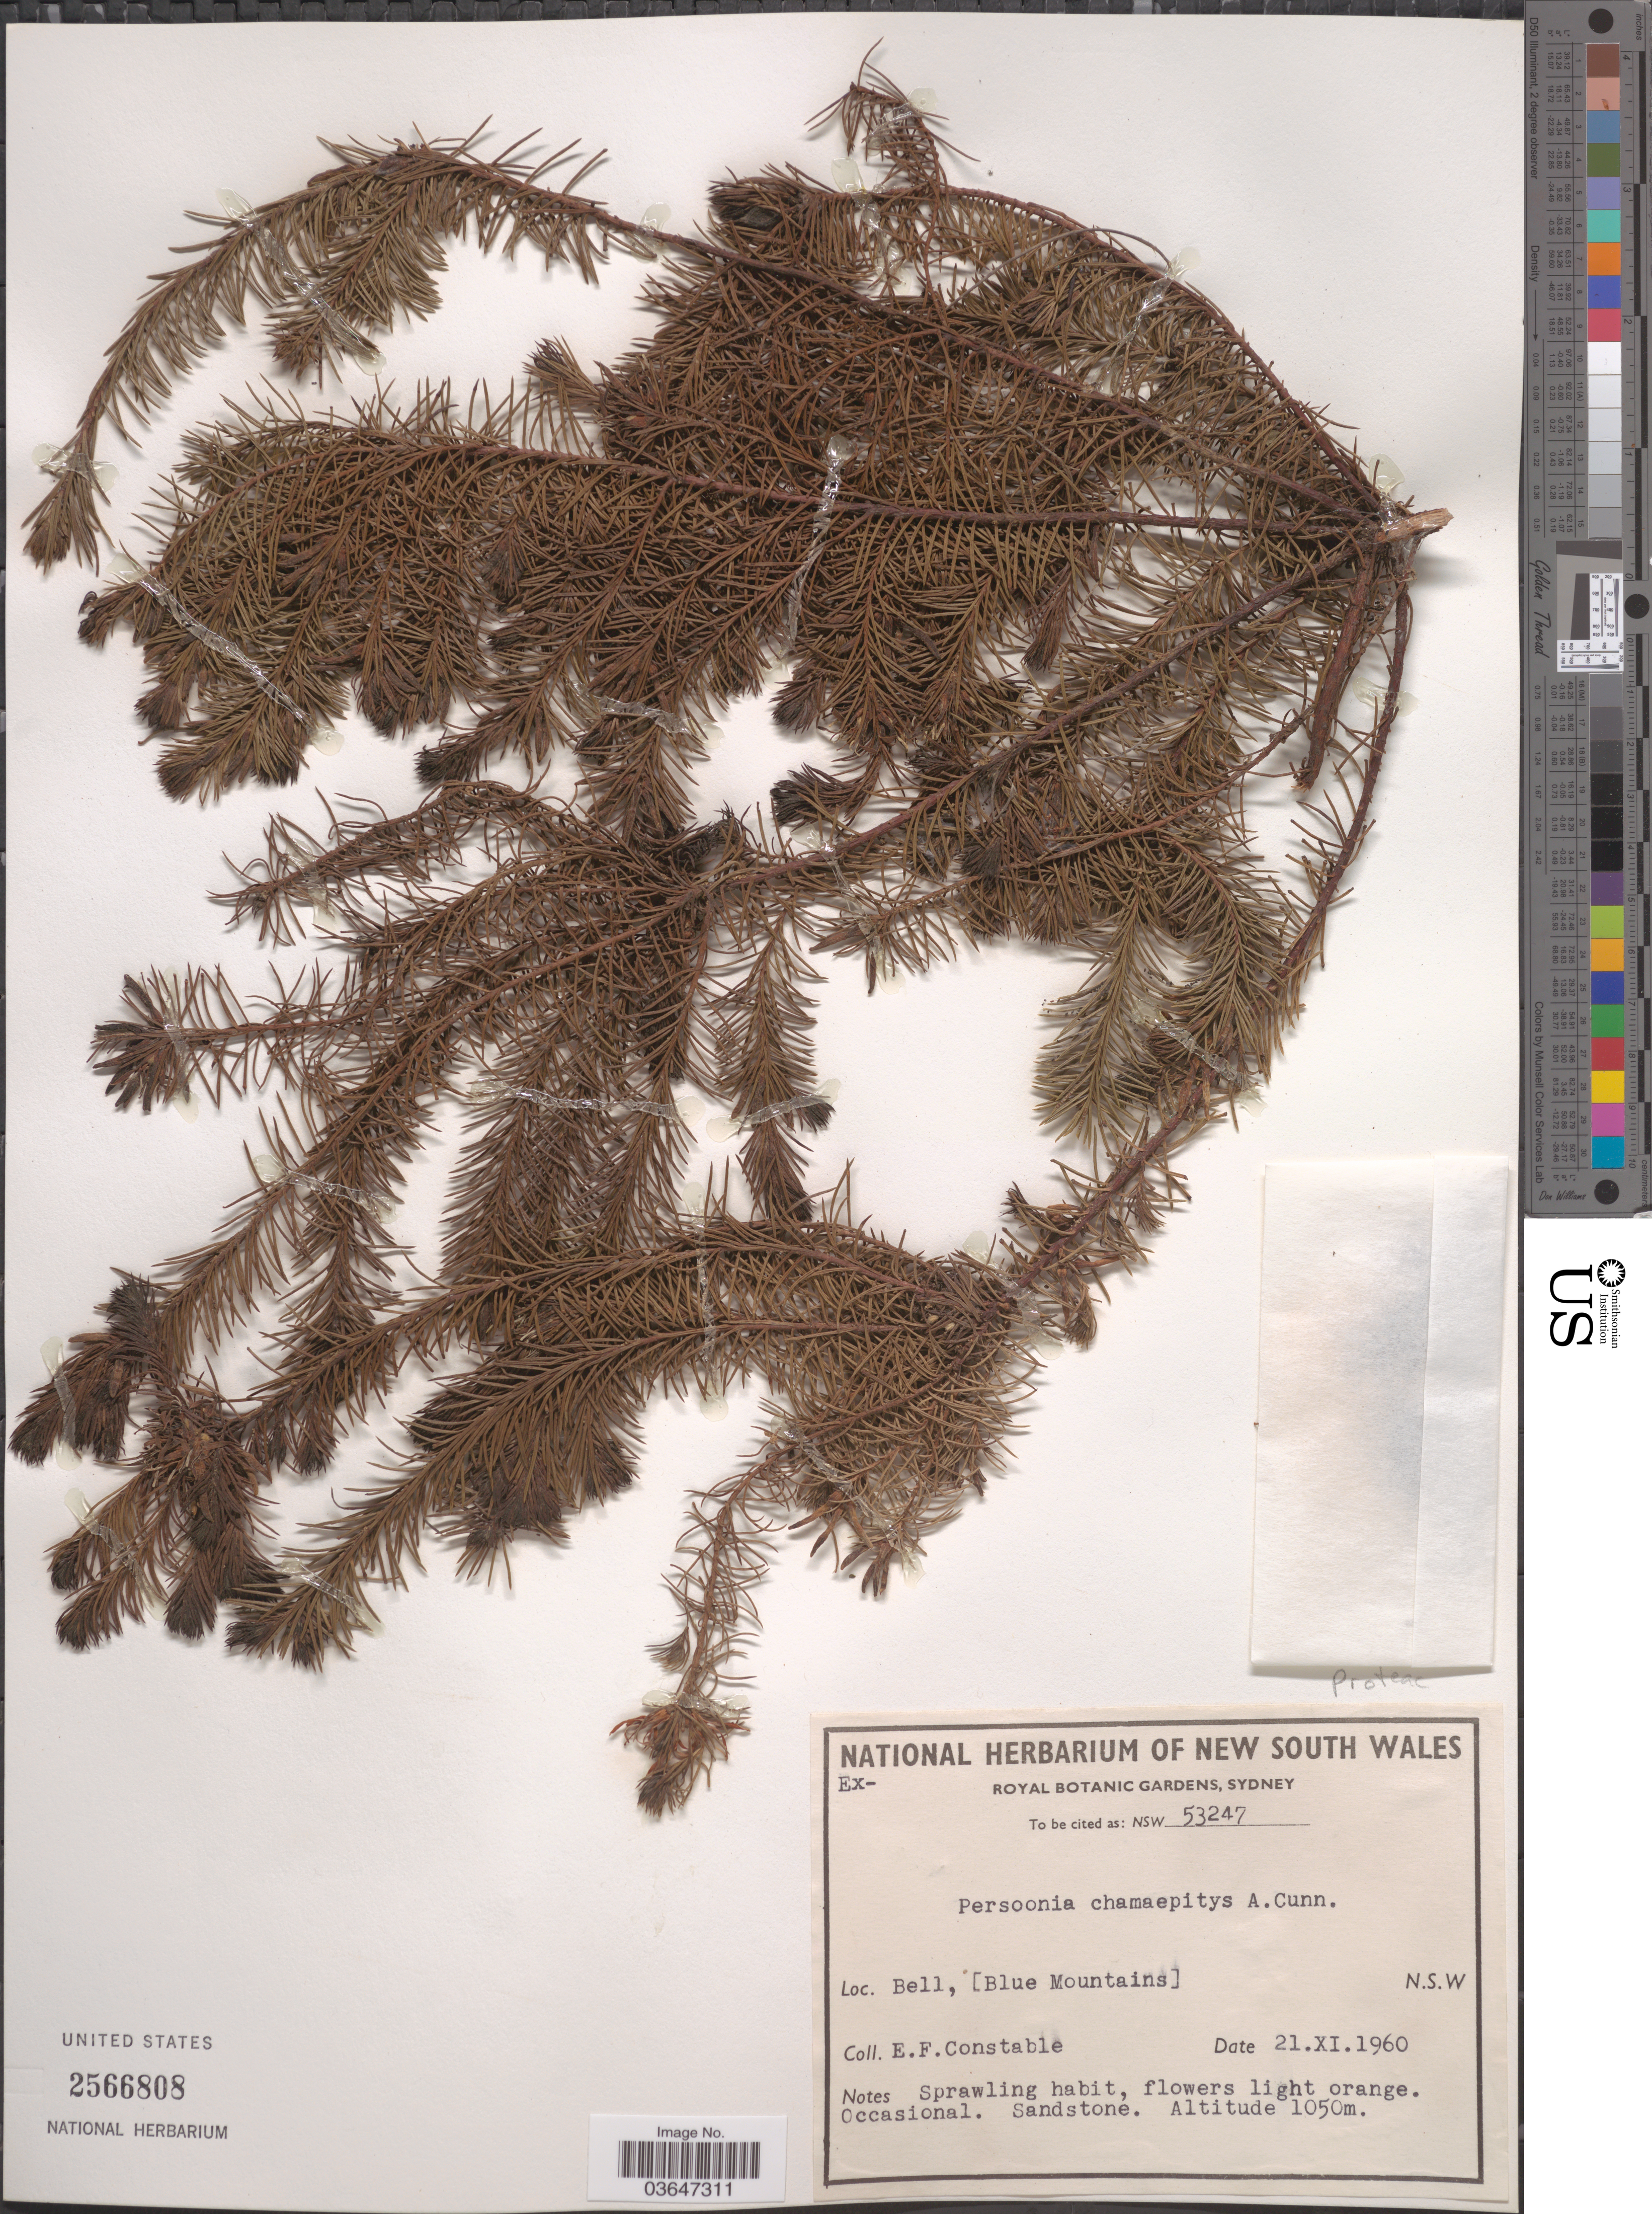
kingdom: Plantae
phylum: Tracheophyta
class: Magnoliopsida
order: Proteales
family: Proteaceae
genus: Persoonia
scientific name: Persoonia chamaepitys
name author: A. Cunn.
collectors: E. F. Constable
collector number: NSW53247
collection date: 1960-11-21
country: Australia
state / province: New South Wales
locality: Bell, [Blue Mountains}.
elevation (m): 1050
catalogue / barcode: US 2566808